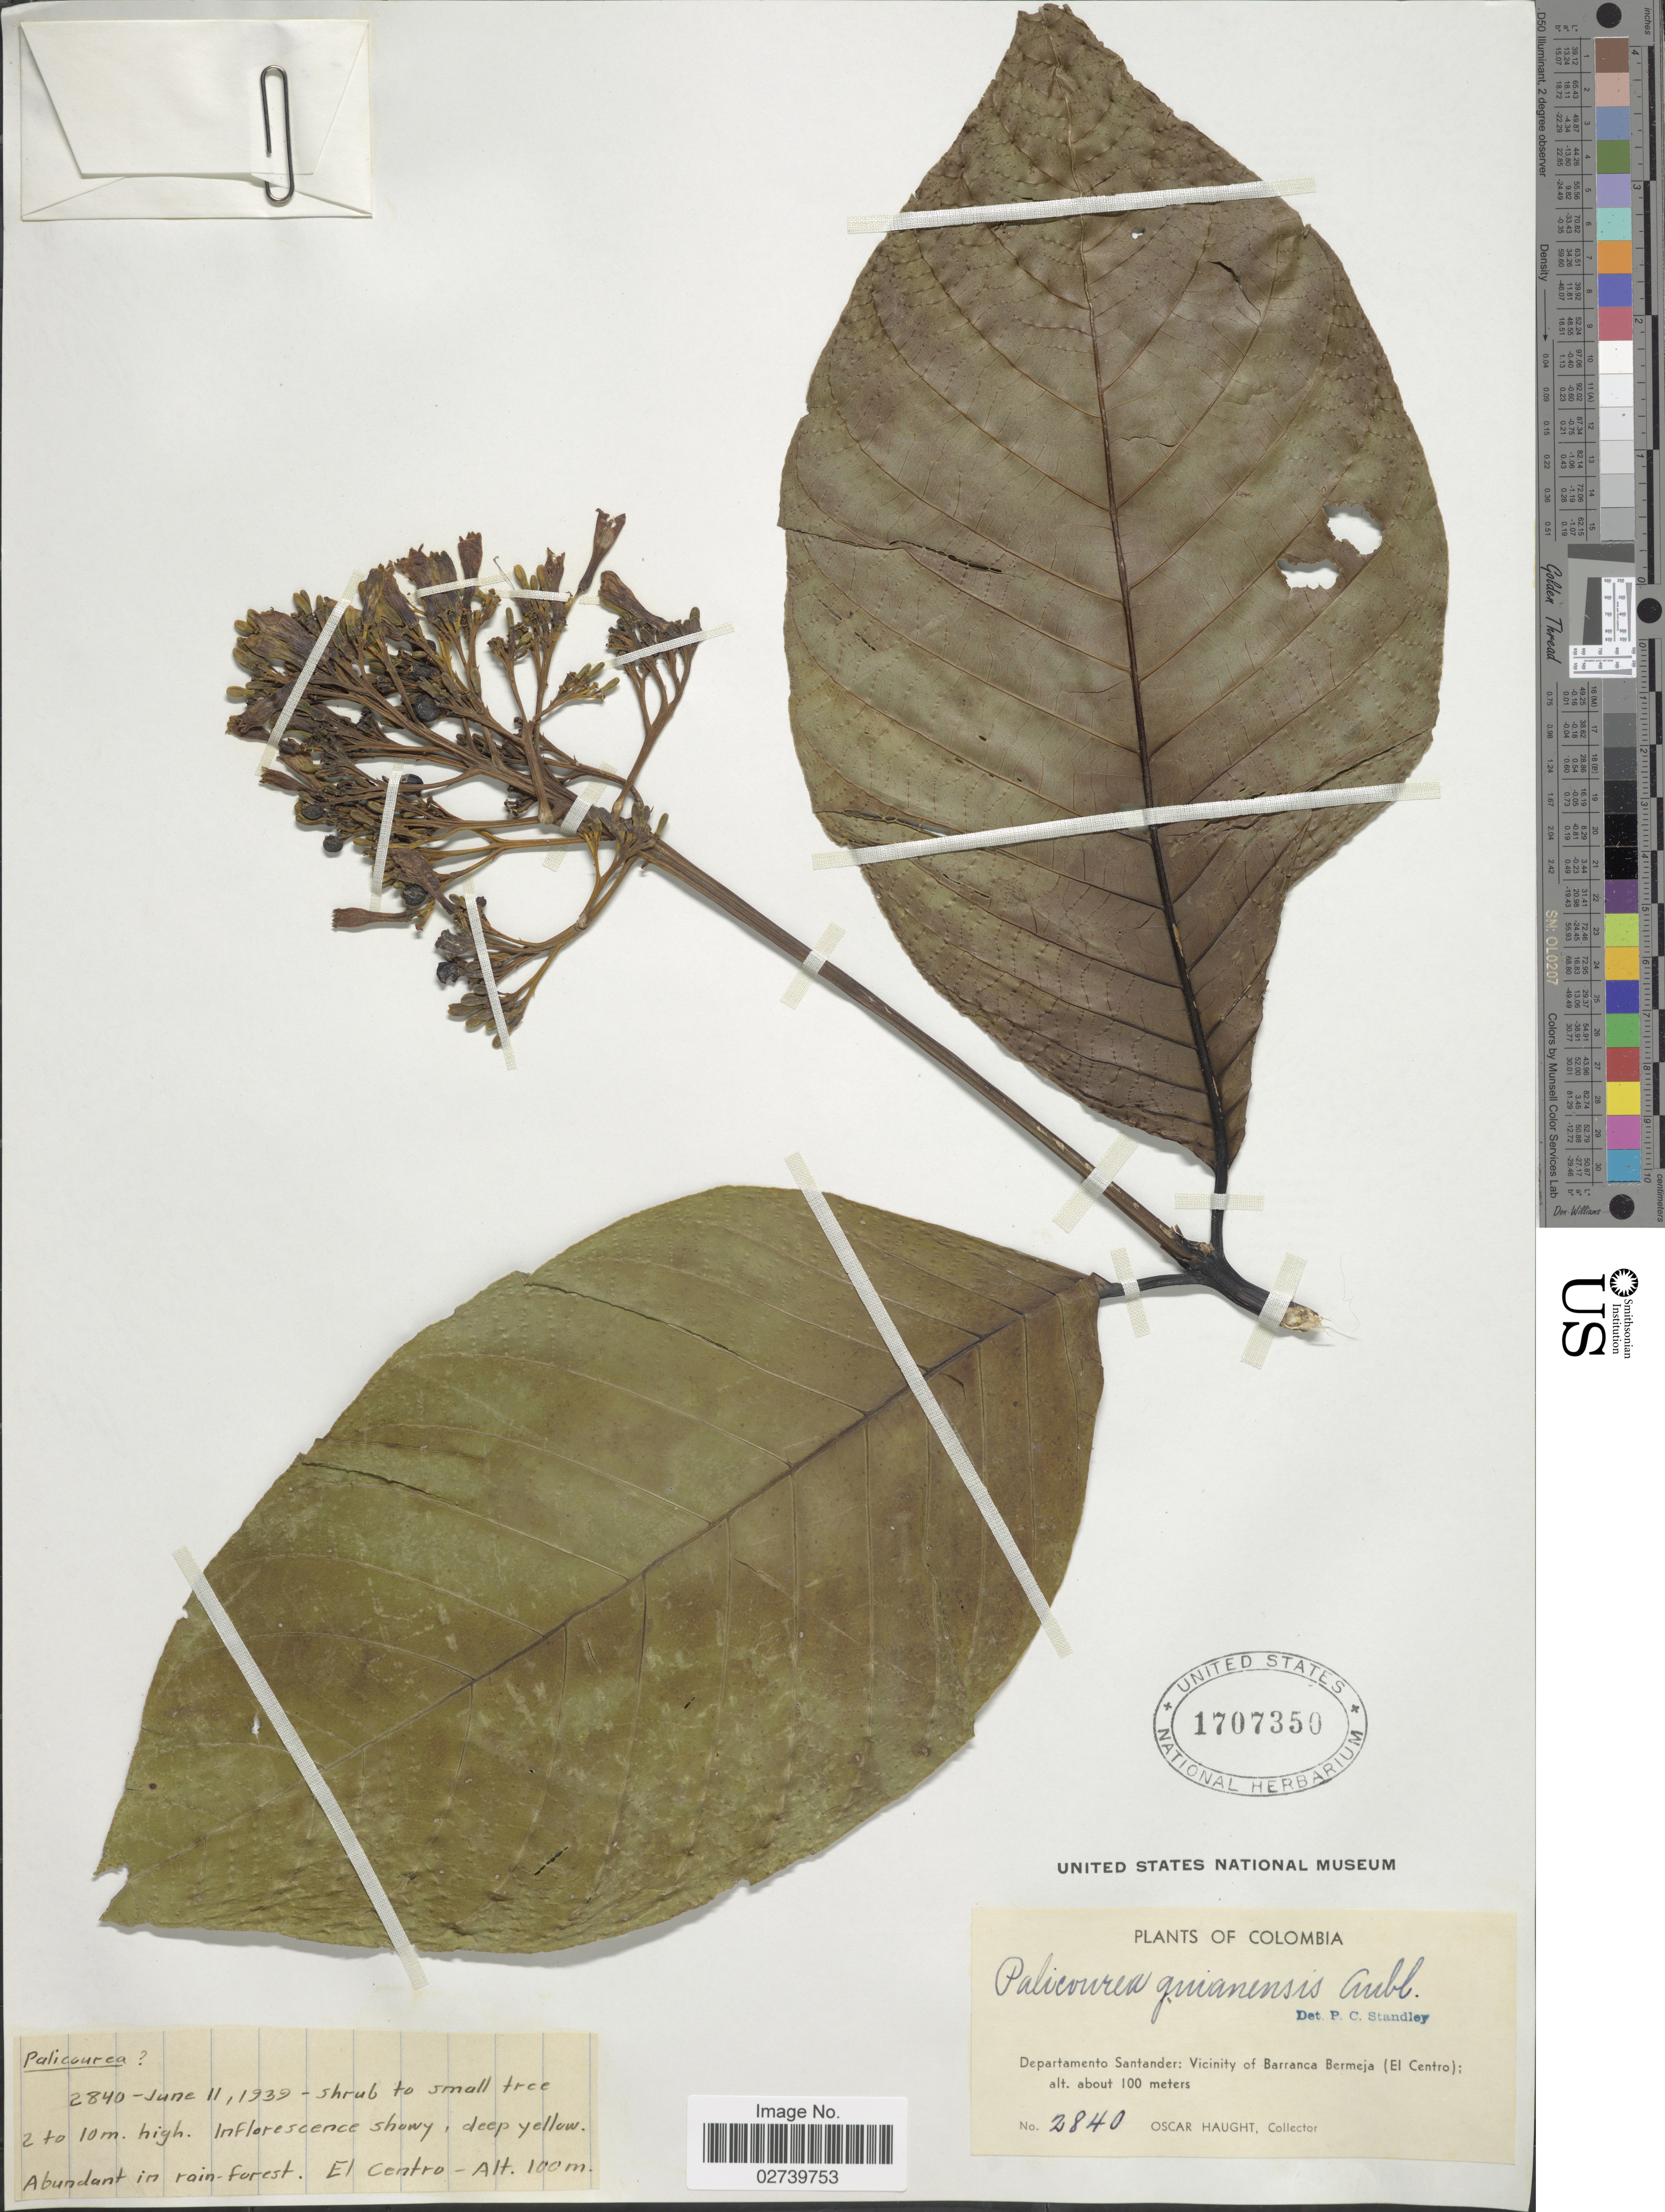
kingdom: Plantae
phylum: Tracheophyta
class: Magnoliopsida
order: Gentianales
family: Rubiaceae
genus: Palicourea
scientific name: Palicourea guianensis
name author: Aubl.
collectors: O. Haught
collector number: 2840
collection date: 1939-06-11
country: Colombia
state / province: Santander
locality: Vicinity of Barranca Bermeja (El Centro)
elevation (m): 100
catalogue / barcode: US 1707350